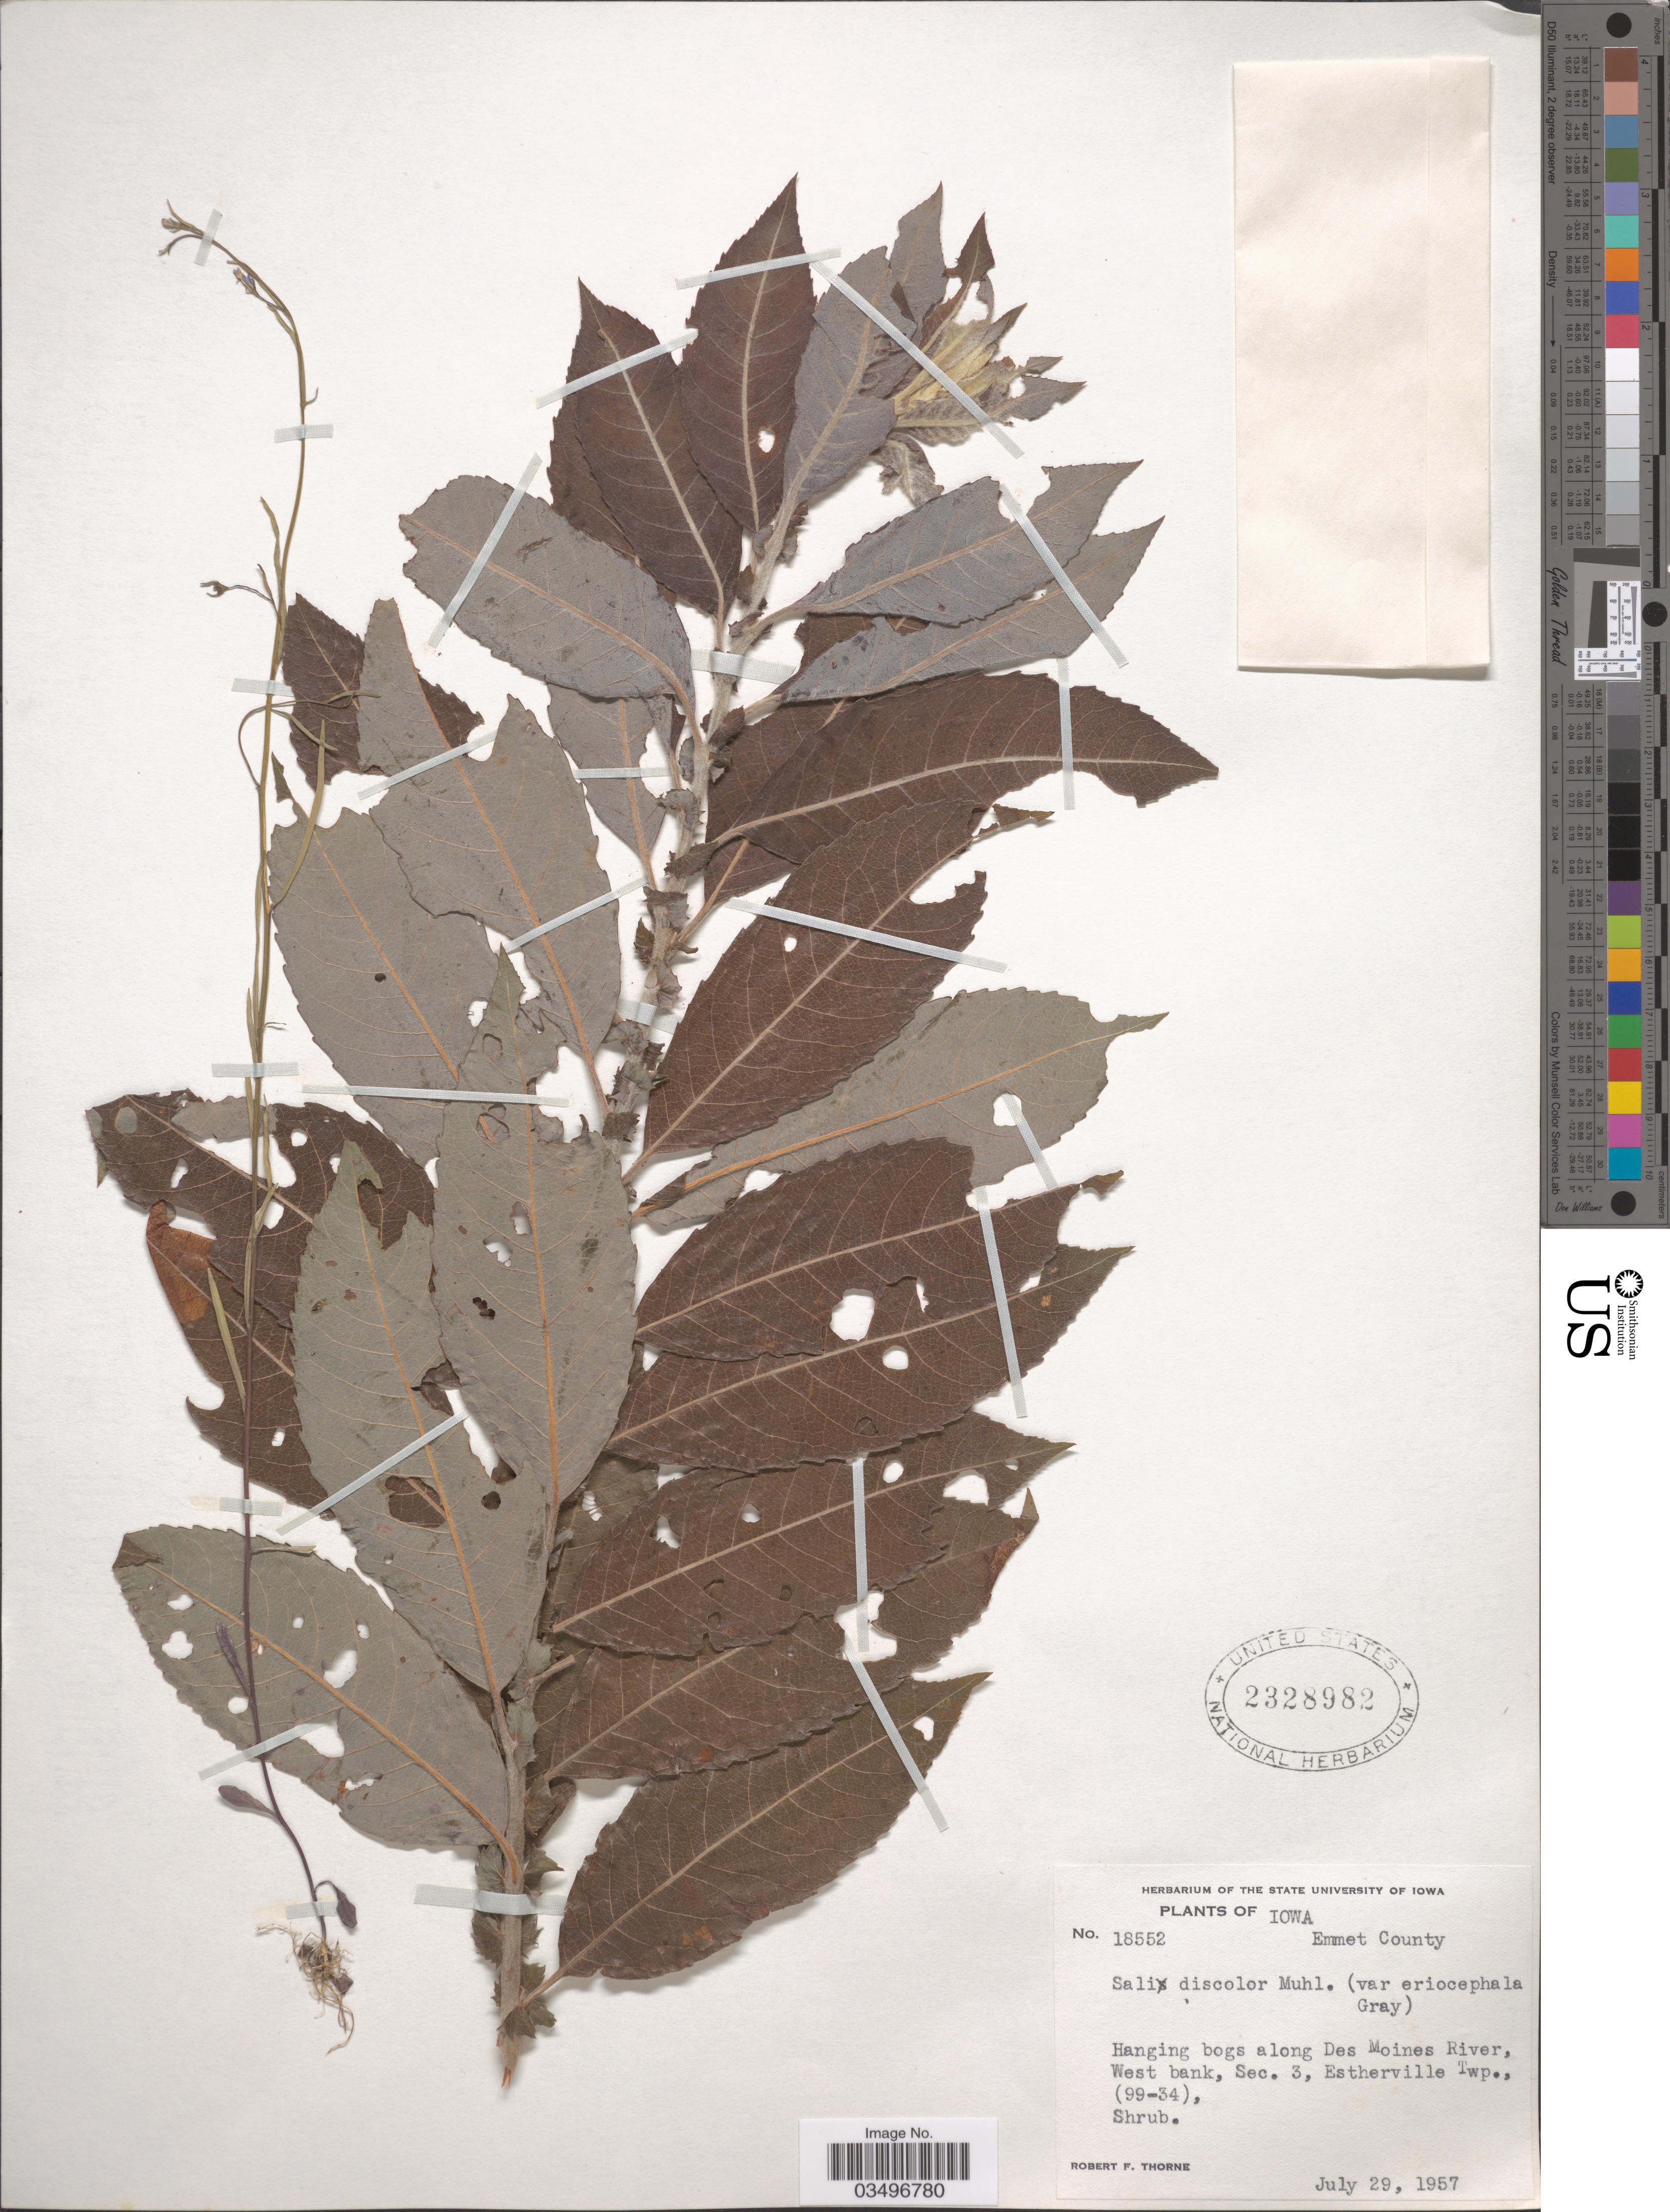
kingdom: Plantae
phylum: Tracheophyta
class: Magnoliopsida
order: Malpighiales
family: Salicaceae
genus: Salix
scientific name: Salix discolor var. eriocephala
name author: (Michx.) Andersson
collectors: R. F. Thorne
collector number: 18552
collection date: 1957-07-29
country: United States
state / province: Iowa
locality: Emmet County. Hanging bogs along Des Moines River, West bank, Sec. 3, Estherville Twp., (99-34).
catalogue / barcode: US 2328982